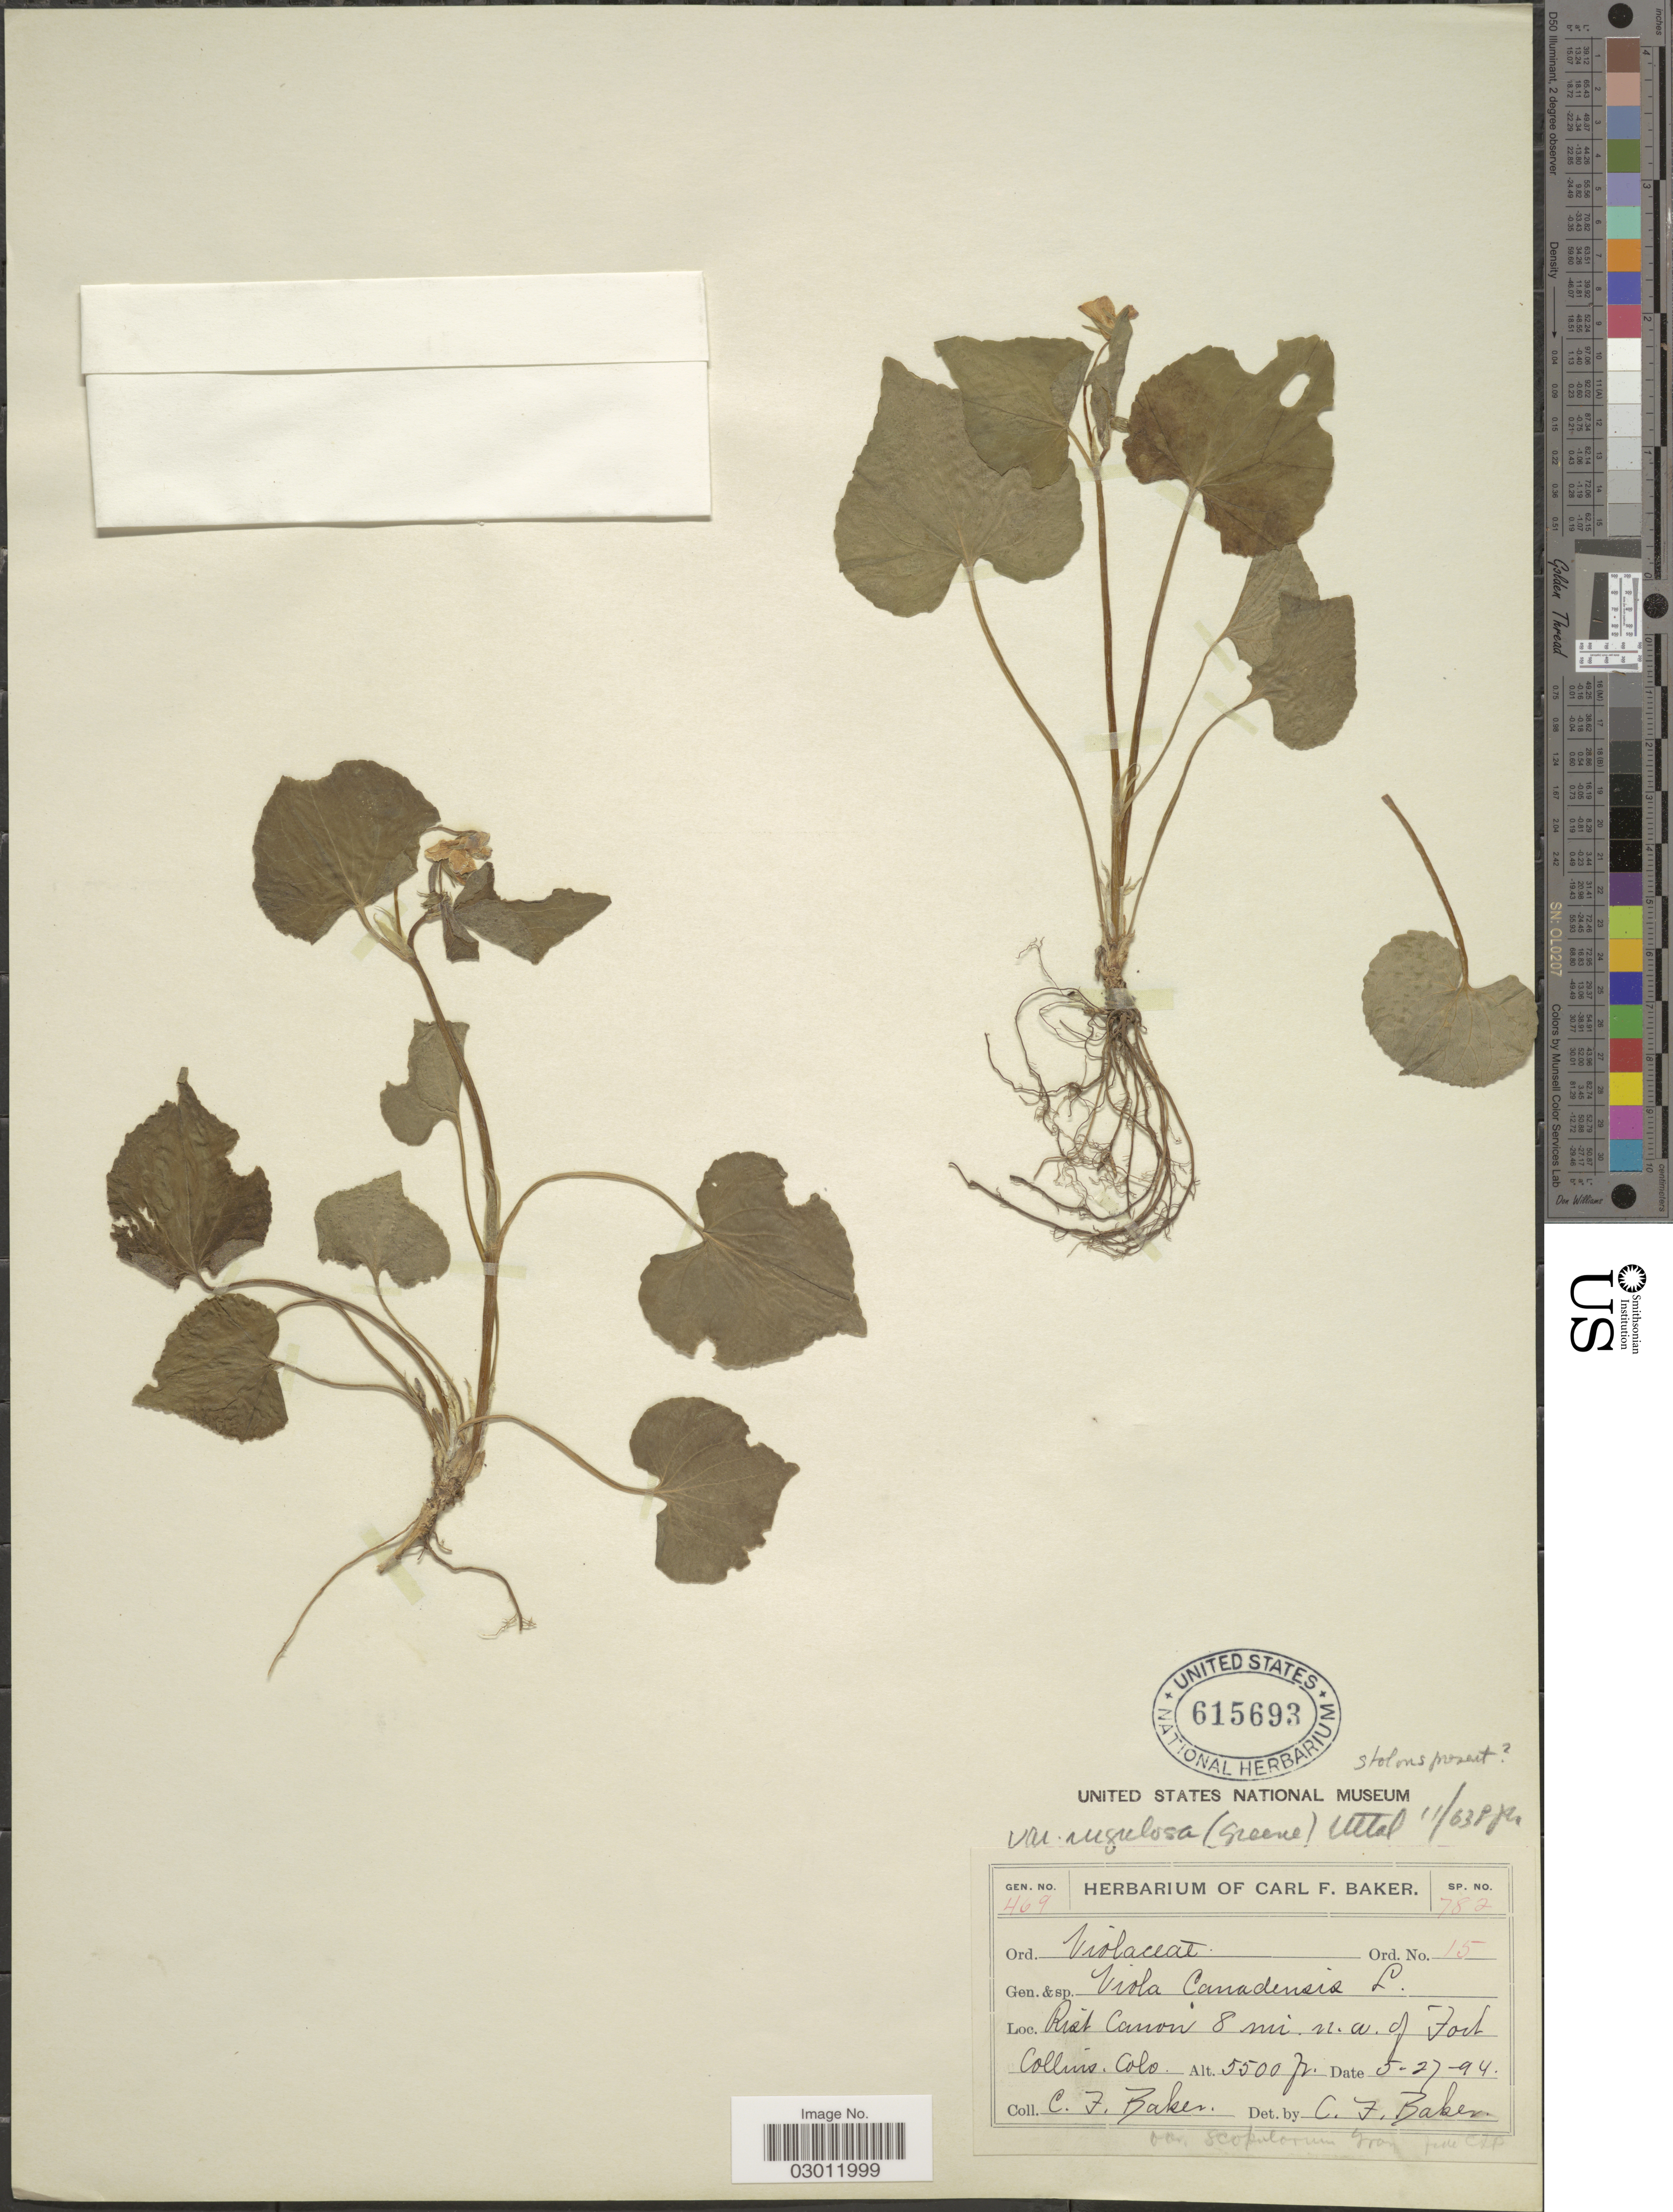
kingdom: Plantae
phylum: Tracheophyta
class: Magnoliopsida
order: Malpighiales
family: Violaceae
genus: Viola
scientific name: Viola canadensis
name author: L.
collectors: C. F. Baker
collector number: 469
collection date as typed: Transcribed d/m/y: 27/5/94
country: United States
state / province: Colorado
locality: Rist Canon 8 mi. n.w. of Fork Collins, Colo.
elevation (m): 1676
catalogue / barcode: US 615693